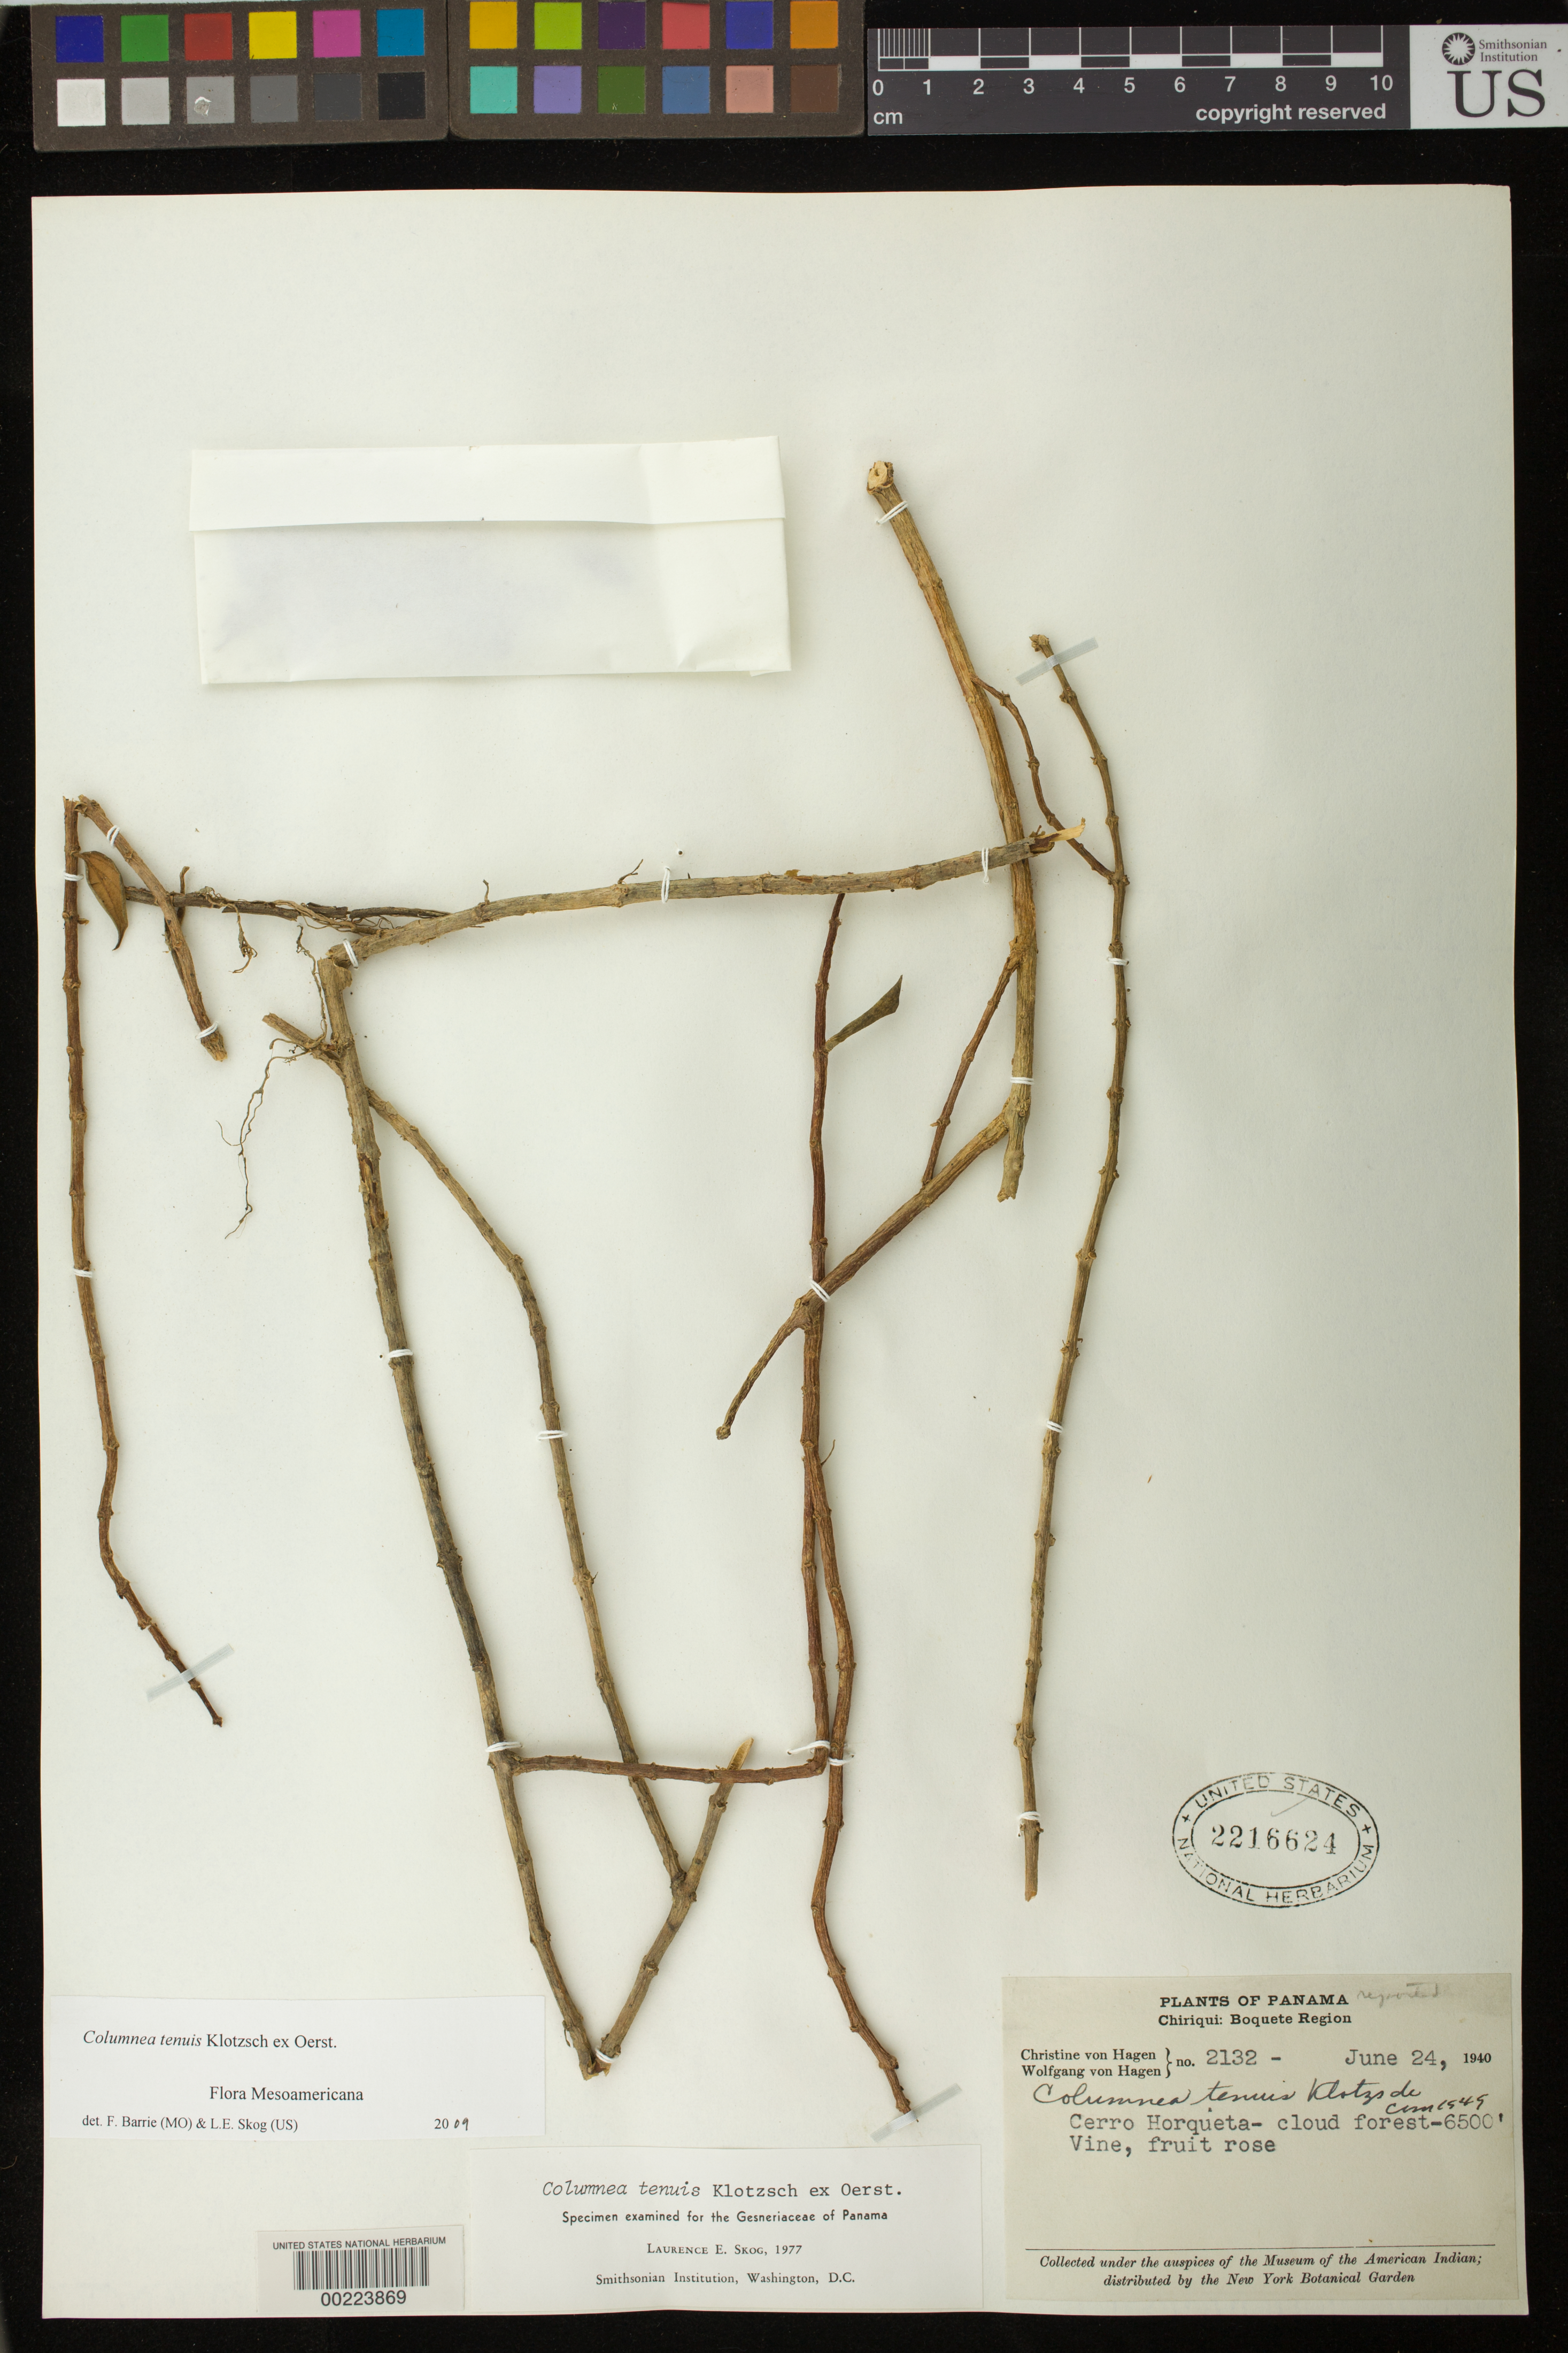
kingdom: Plantae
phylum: Tracheophyta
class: Magnoliopsida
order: Lamiales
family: Gesneriaceae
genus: Columnea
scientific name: Columnea tenuis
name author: Klotzsch ex Oerst.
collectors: E. Groff & W. von Hagen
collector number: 2132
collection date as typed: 24 Jun 1940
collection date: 1940-06-24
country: Panama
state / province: Chiriquí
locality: Boquete region, Cerro Horqueta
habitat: Cloudforest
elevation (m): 1981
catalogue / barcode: US 2216624